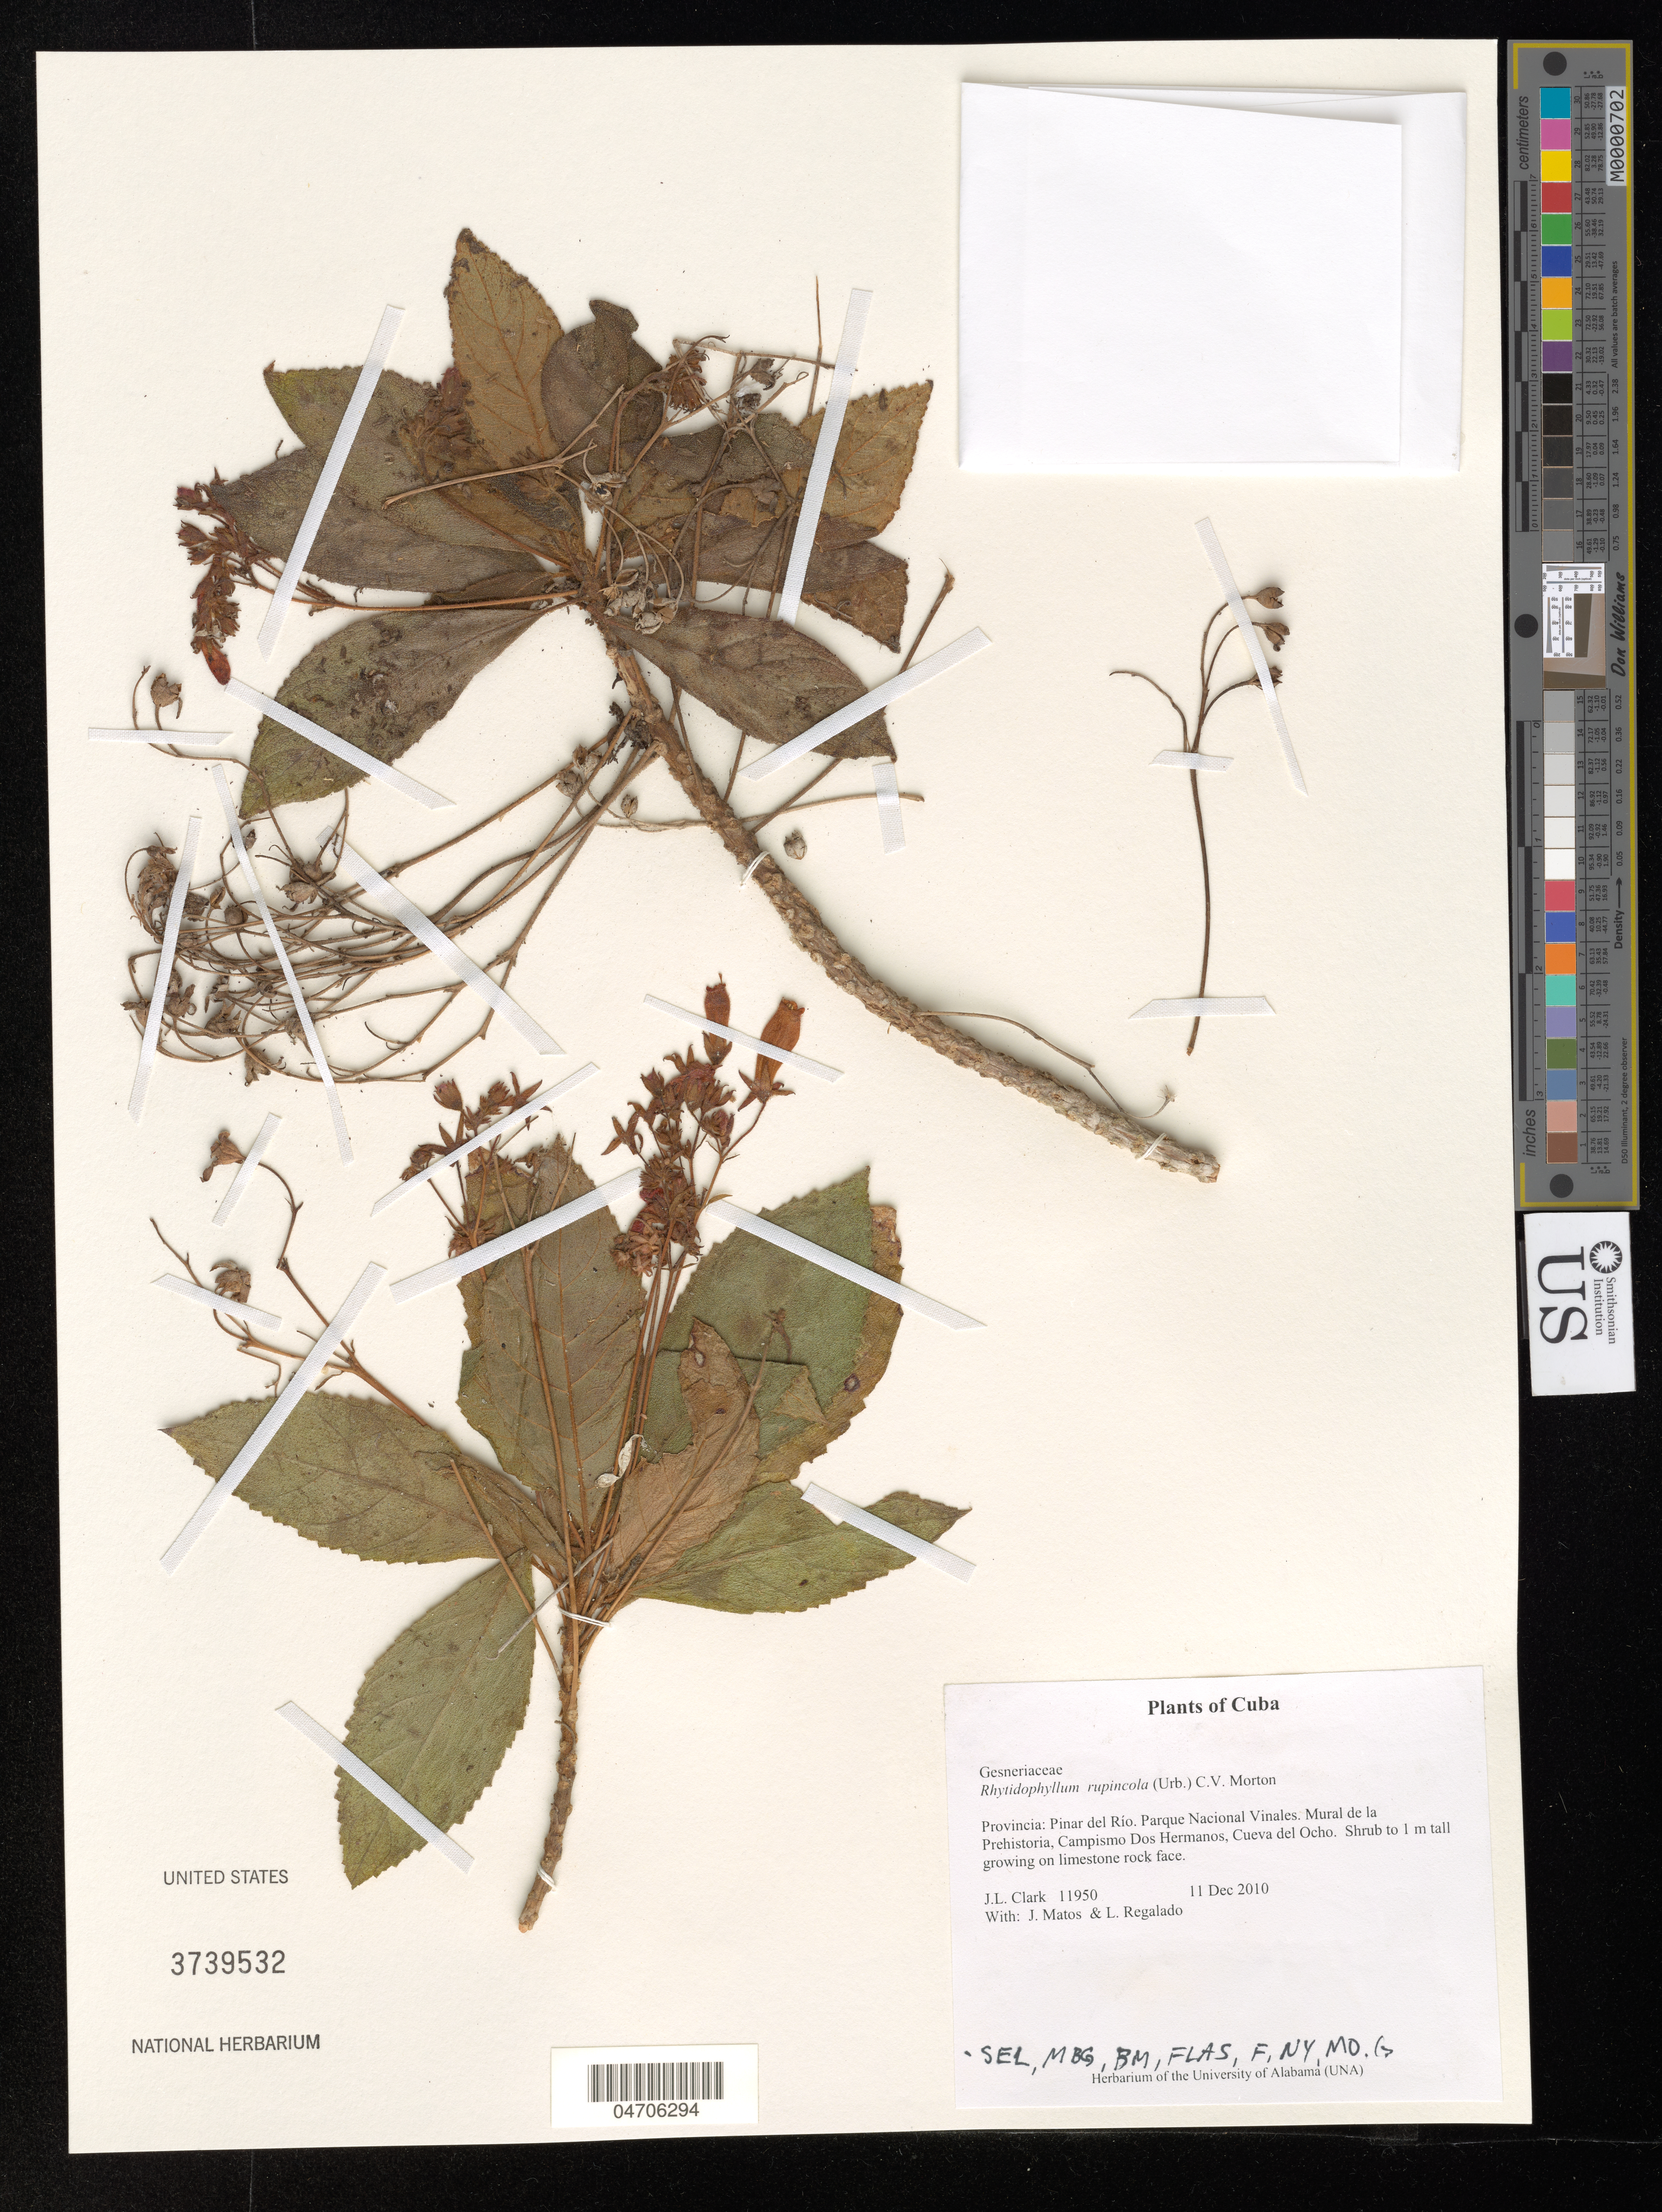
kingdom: Plantae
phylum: Tracheophyta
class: Magnoliopsida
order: Lamiales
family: Gesneriaceae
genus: Rhytidophyllum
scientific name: Rhytidophyllum rupincola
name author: (Urb.) C.V. Morton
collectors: J. L. Clark, J. Matos & L. Regalado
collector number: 11950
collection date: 2010-12-11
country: Cuba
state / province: Pinar del Río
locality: Parque Nacional Vinales. Mural de la Prehistoria, Campismo Dos Hermanos, Cueva del Ocho.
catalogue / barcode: US 3739532